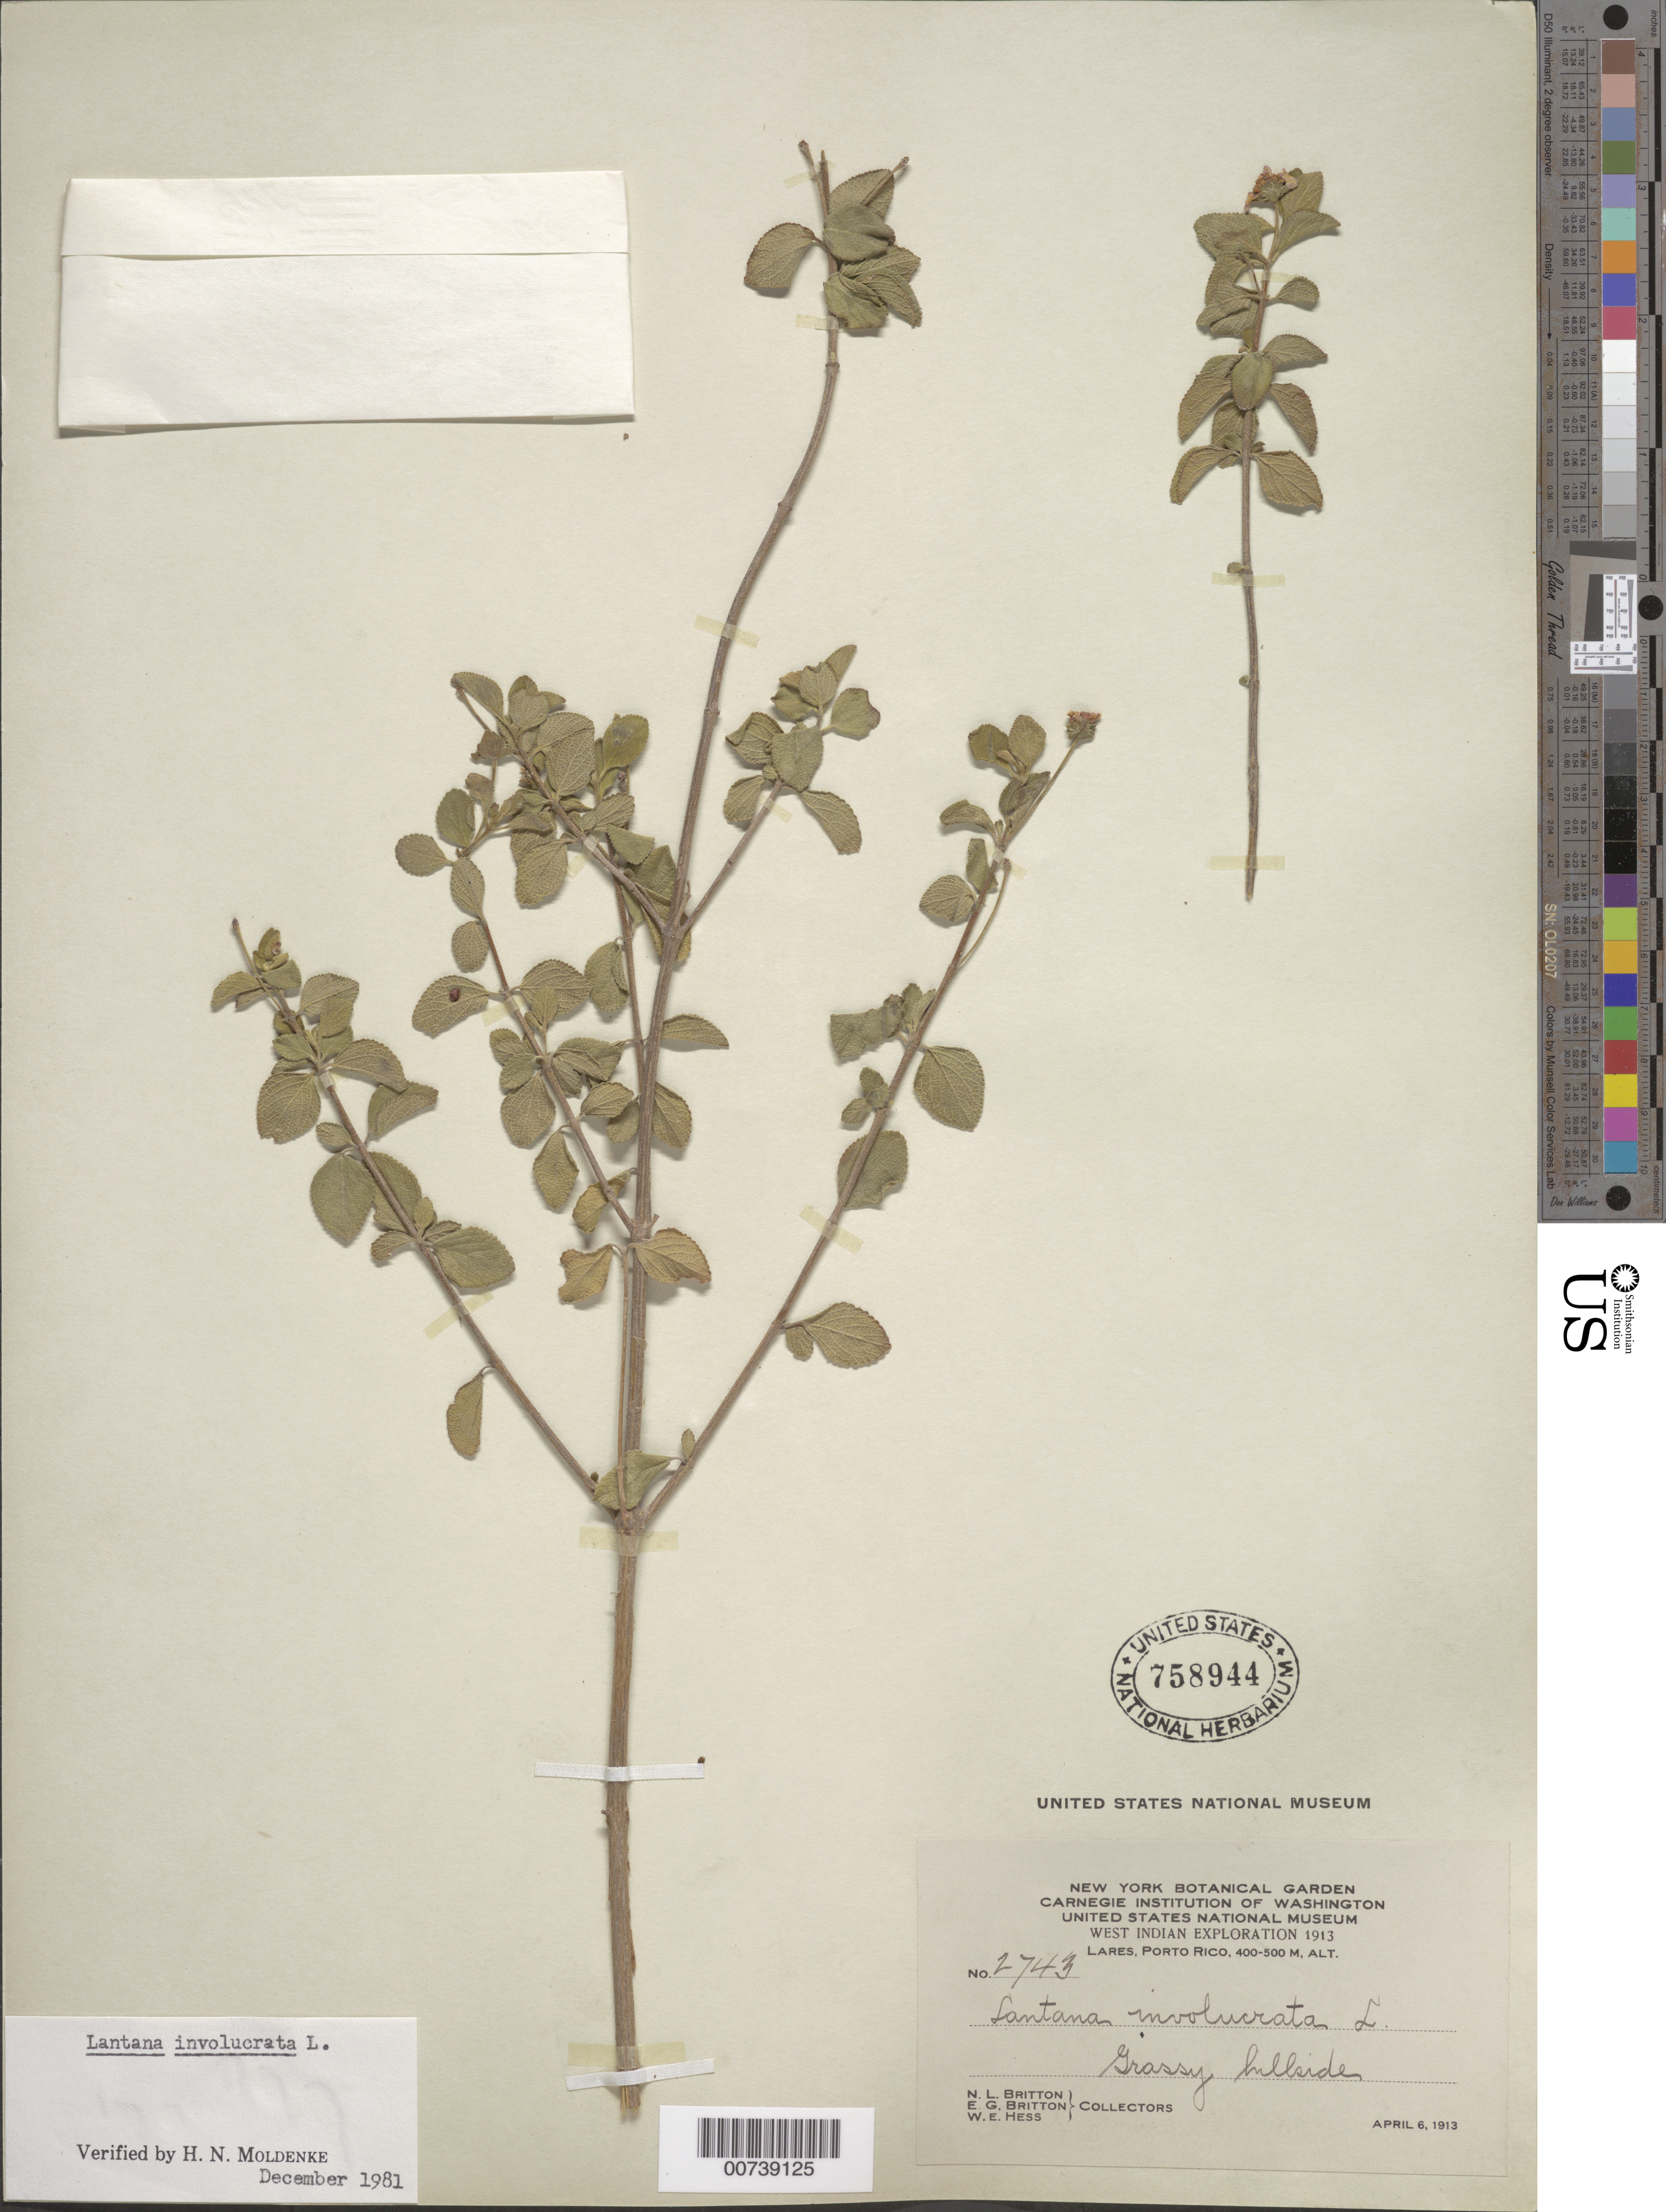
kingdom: Plantae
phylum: Tracheophyta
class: Magnoliopsida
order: Lamiales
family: Verbenaceae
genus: Lantana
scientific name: Lantana involucrata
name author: L.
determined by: Moldenke, H. N.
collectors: N. Britton, E. G. Britton & W. Hess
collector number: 2743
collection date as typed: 06 Apr 1913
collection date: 1913-04-06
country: Puerto Rico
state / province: Lares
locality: Lares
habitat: Grassy hillside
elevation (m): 400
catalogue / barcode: US 758944